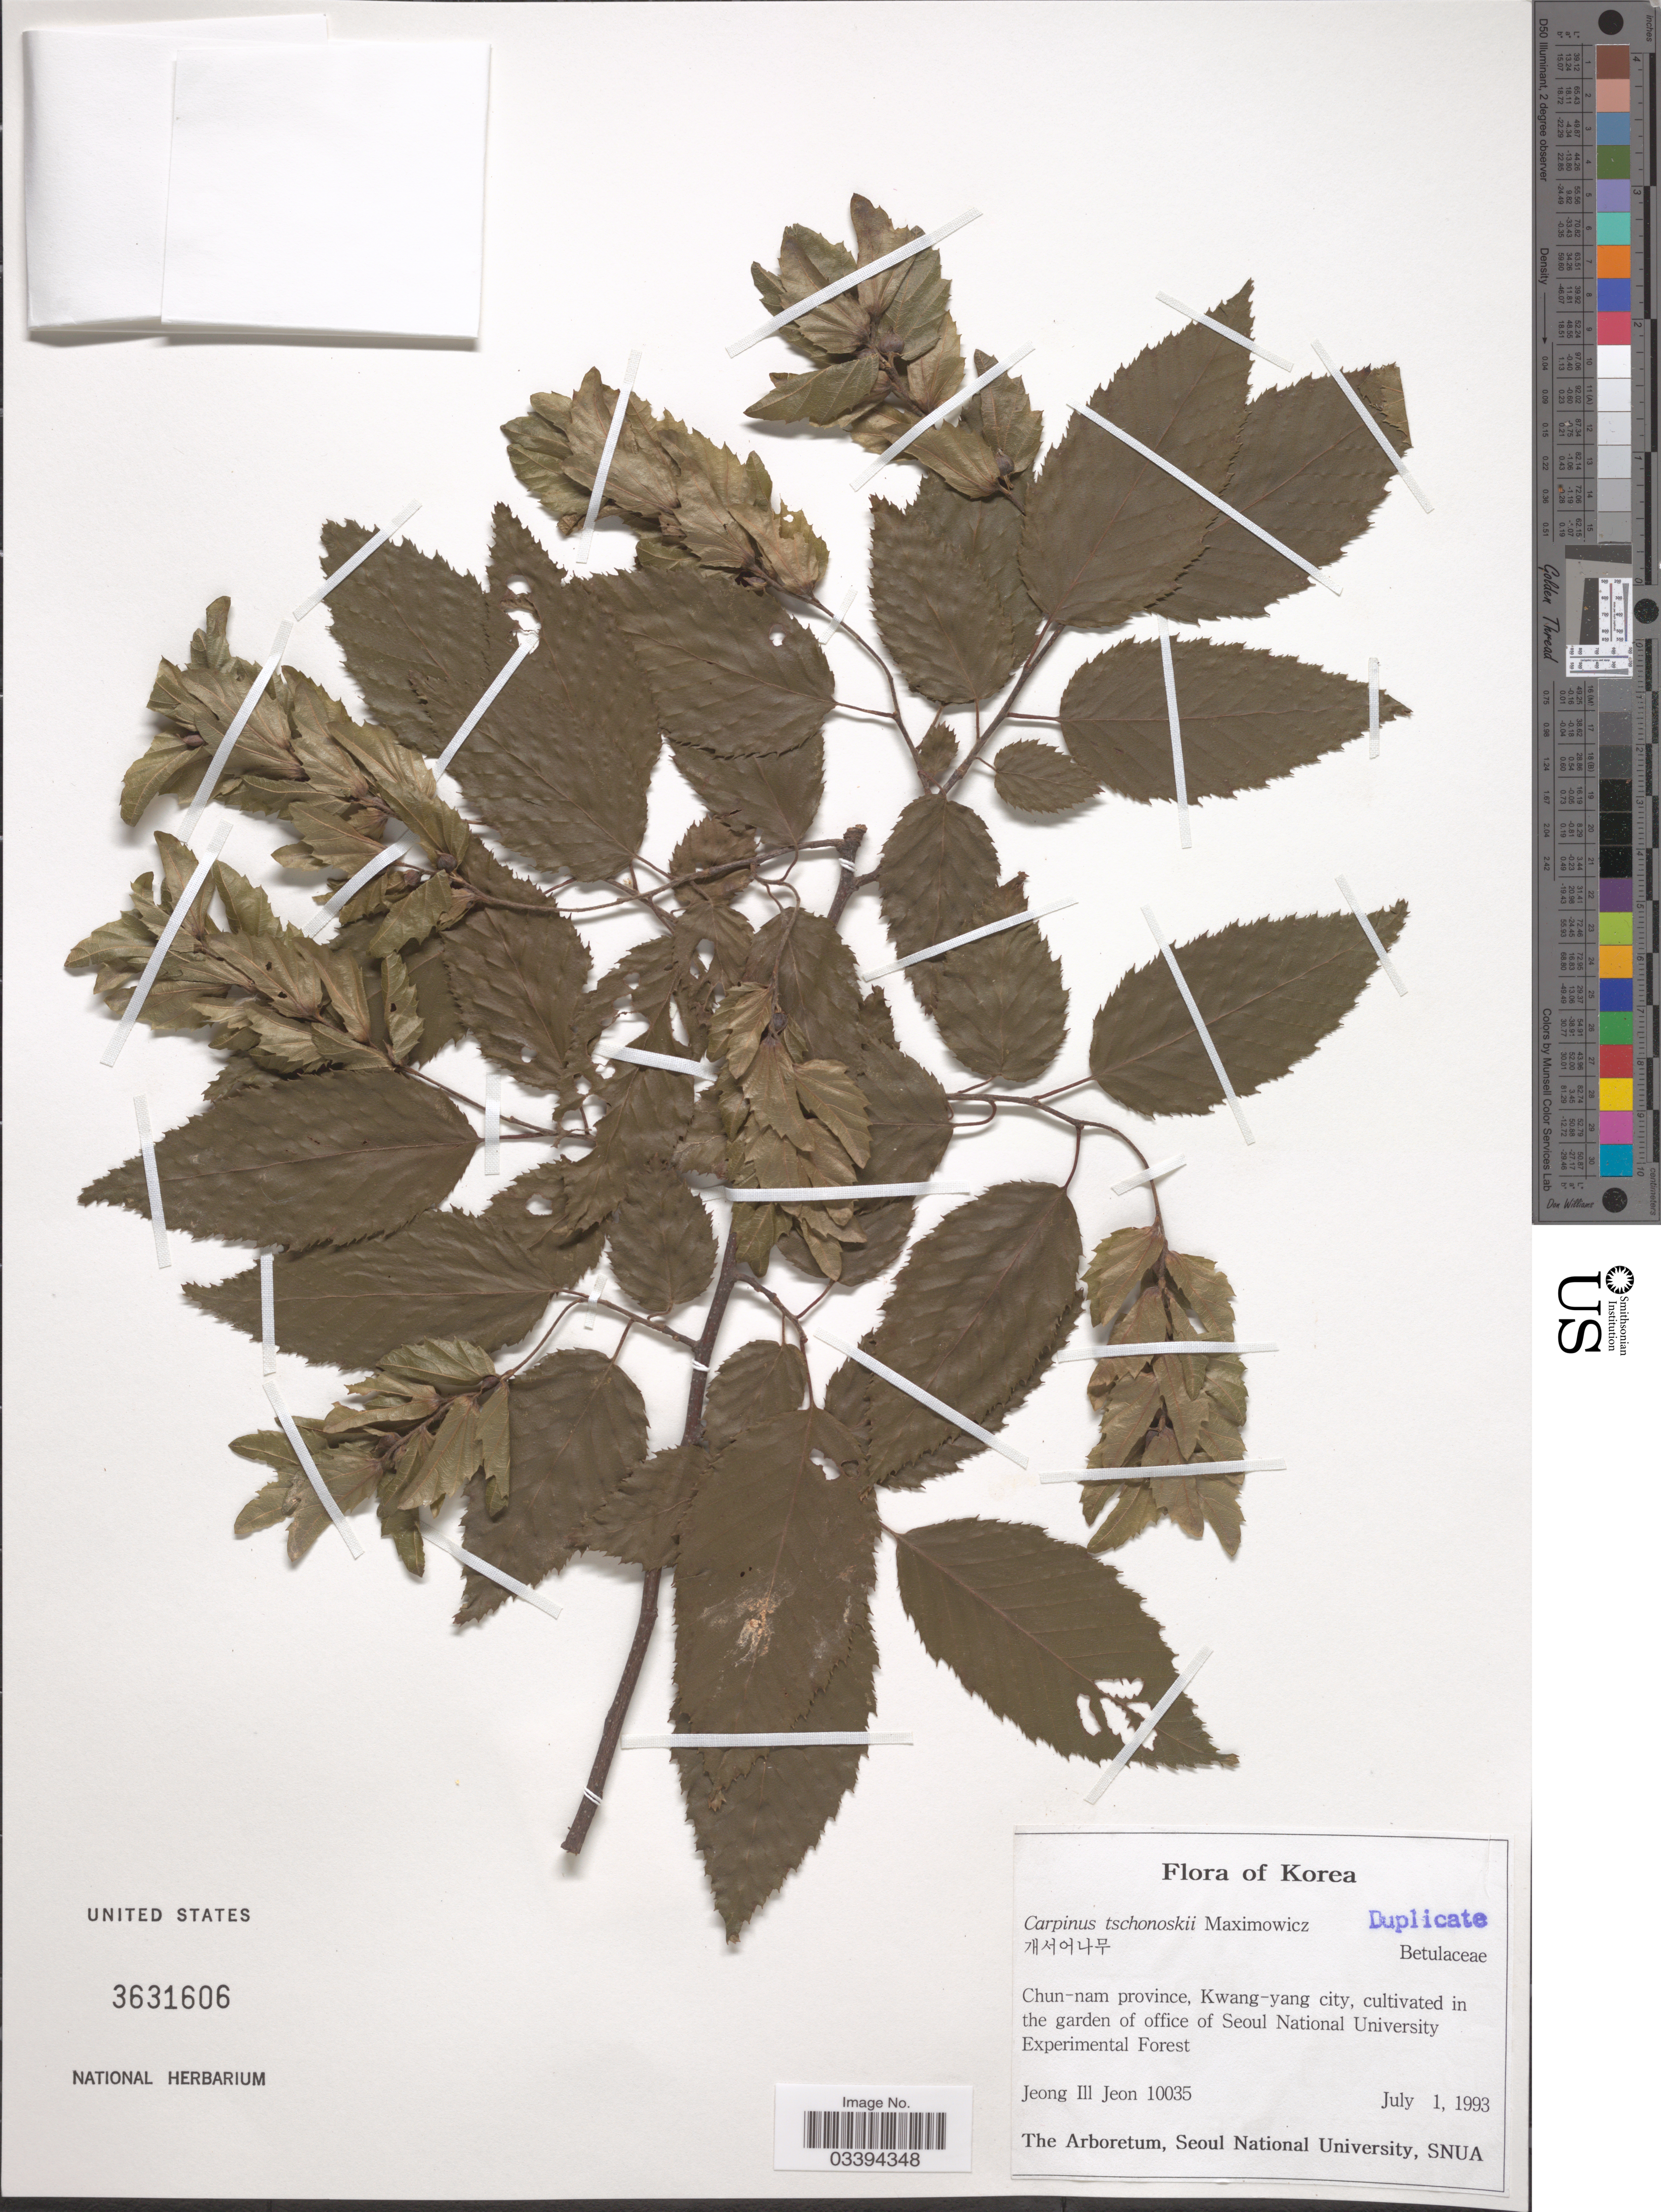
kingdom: Plantae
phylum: Tracheophyta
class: Magnoliopsida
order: Fagales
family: Betulaceae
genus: Carpinus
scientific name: Carpinus tschonoskii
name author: Maxim.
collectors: J. Jeon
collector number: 10035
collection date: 1993-07-01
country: South Korea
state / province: Seoul Special City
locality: Chun-nam province, Kwai-yang city [unsure placement], cultivated in the garden of office of Seoul National University Experimental Forest.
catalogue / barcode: US 3631606